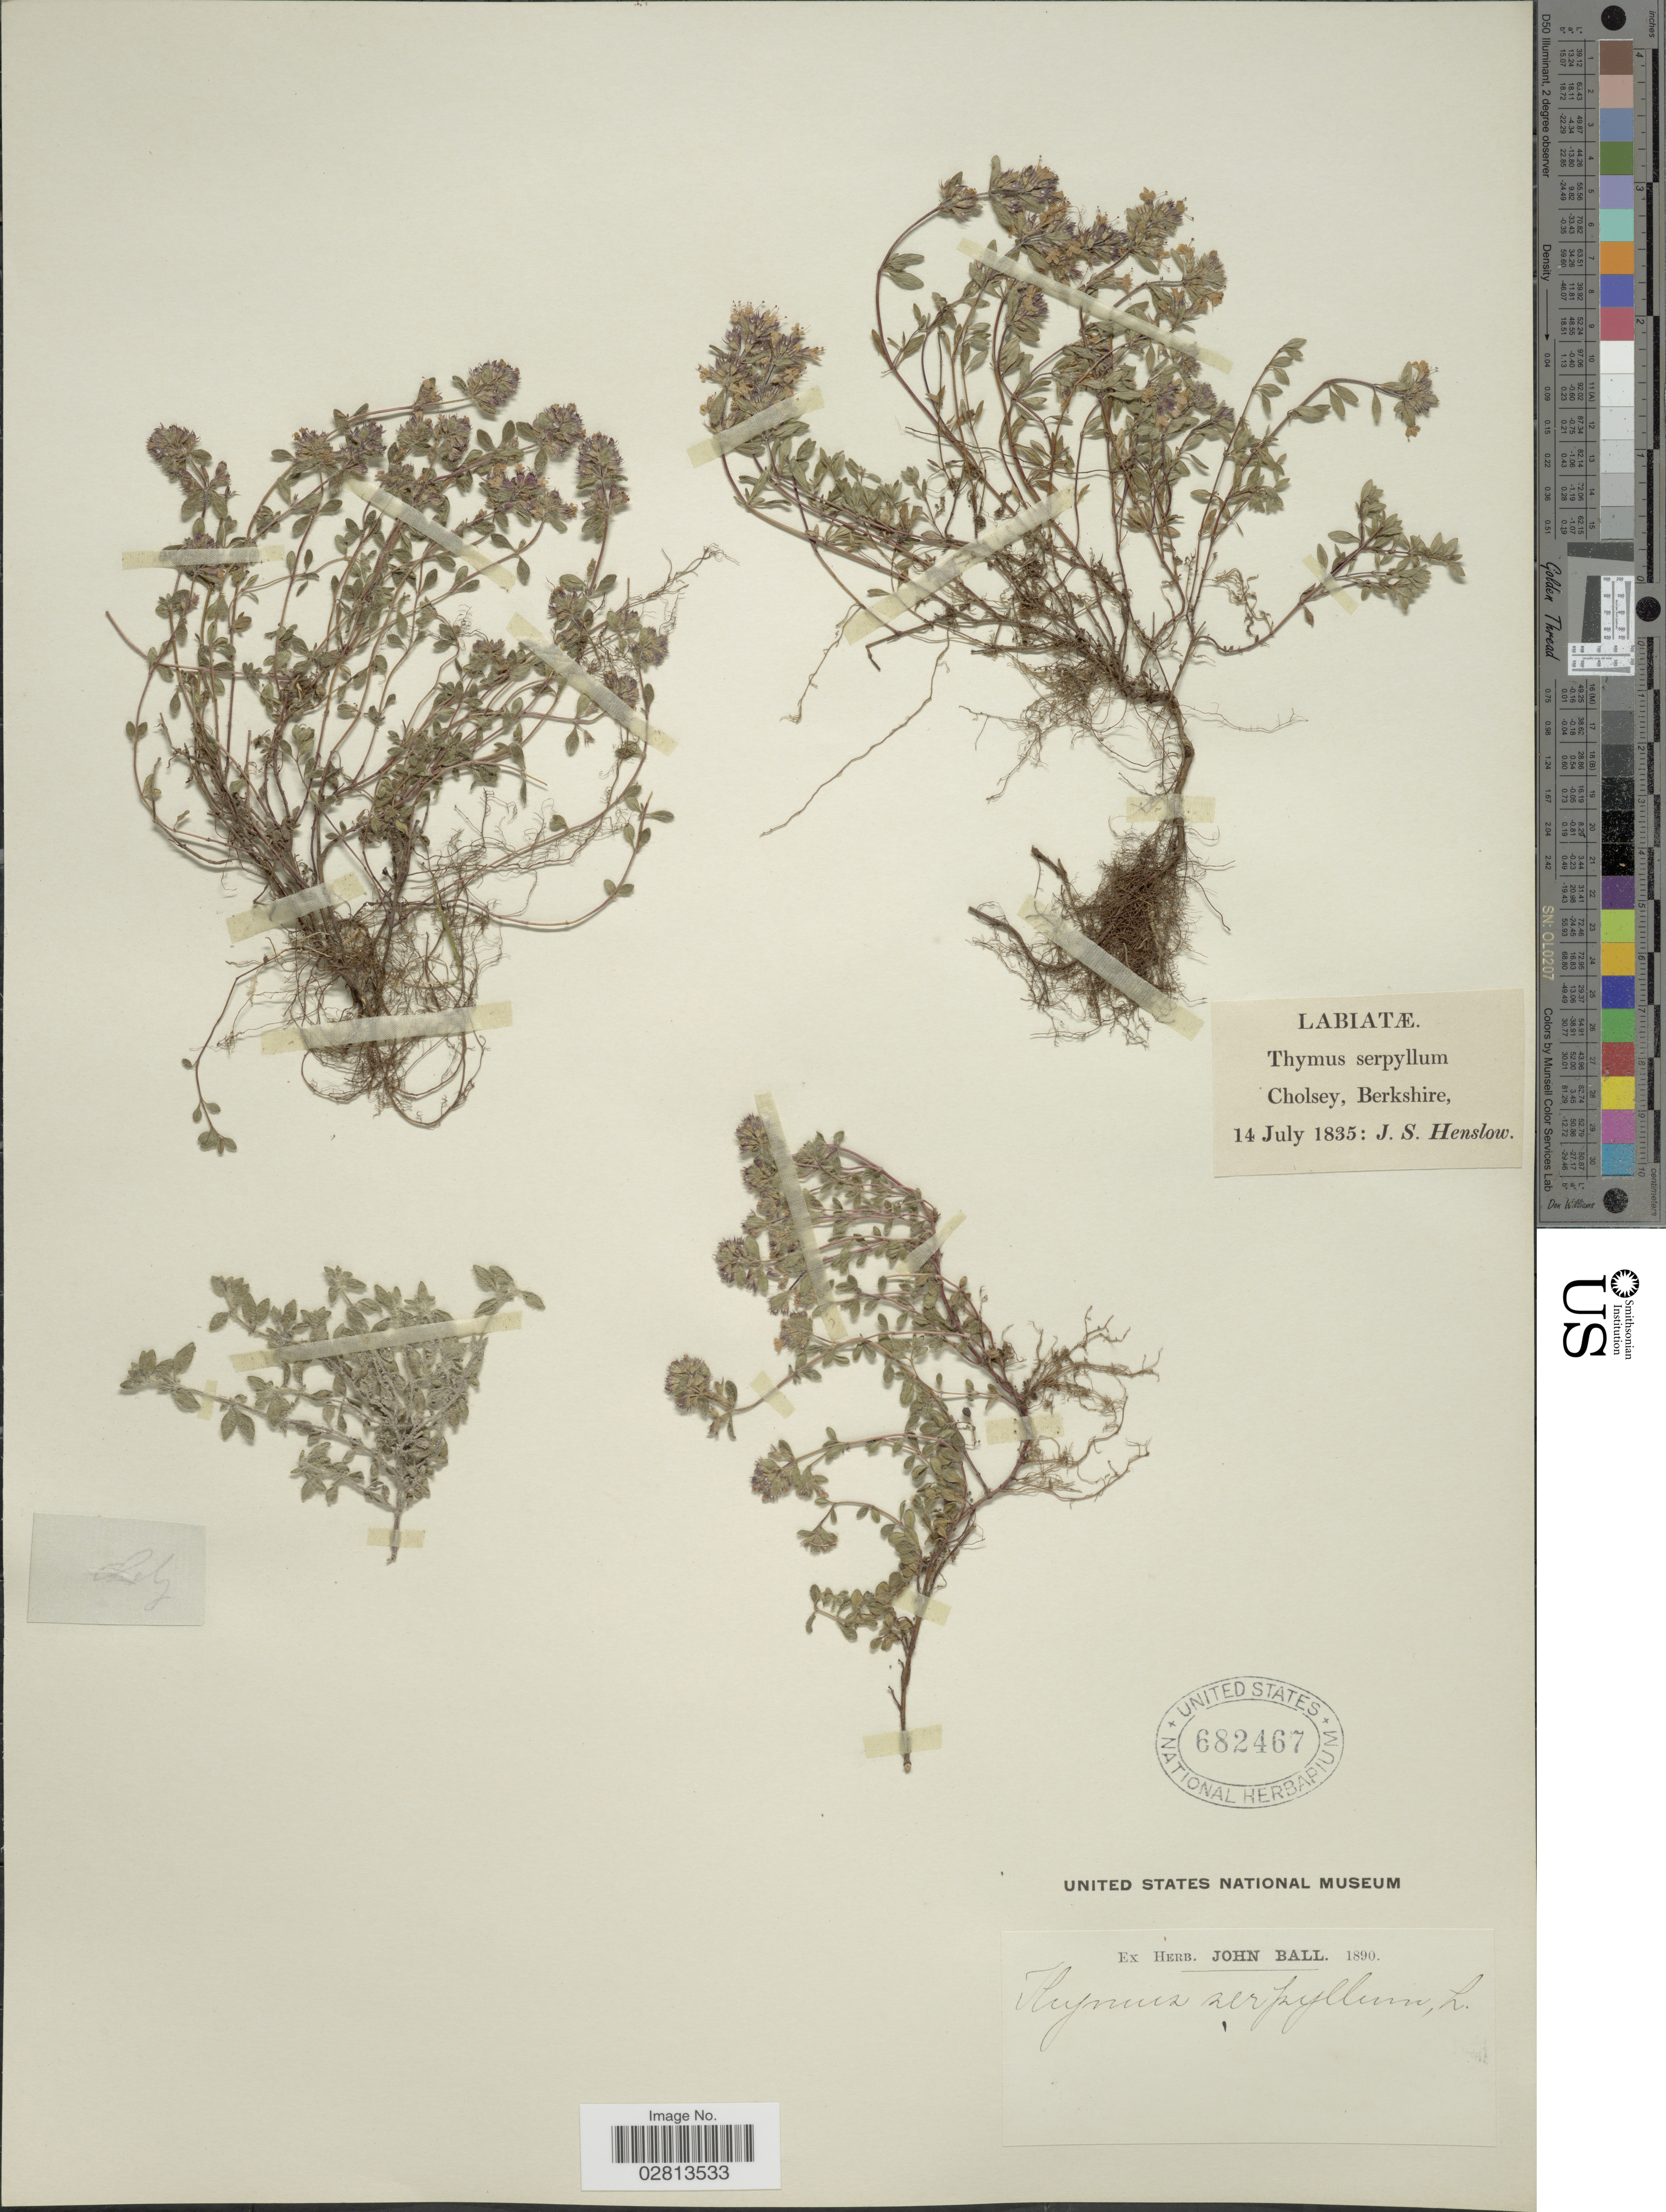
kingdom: Plantae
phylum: Tracheophyta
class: Magnoliopsida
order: Lamiales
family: Lamiaceae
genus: Thymus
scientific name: Thymus serpyllum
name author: L.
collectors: J.S. Henslow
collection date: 1835-07-14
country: United Kingdom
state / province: England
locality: Cholsey, Berkshire.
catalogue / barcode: US 682467